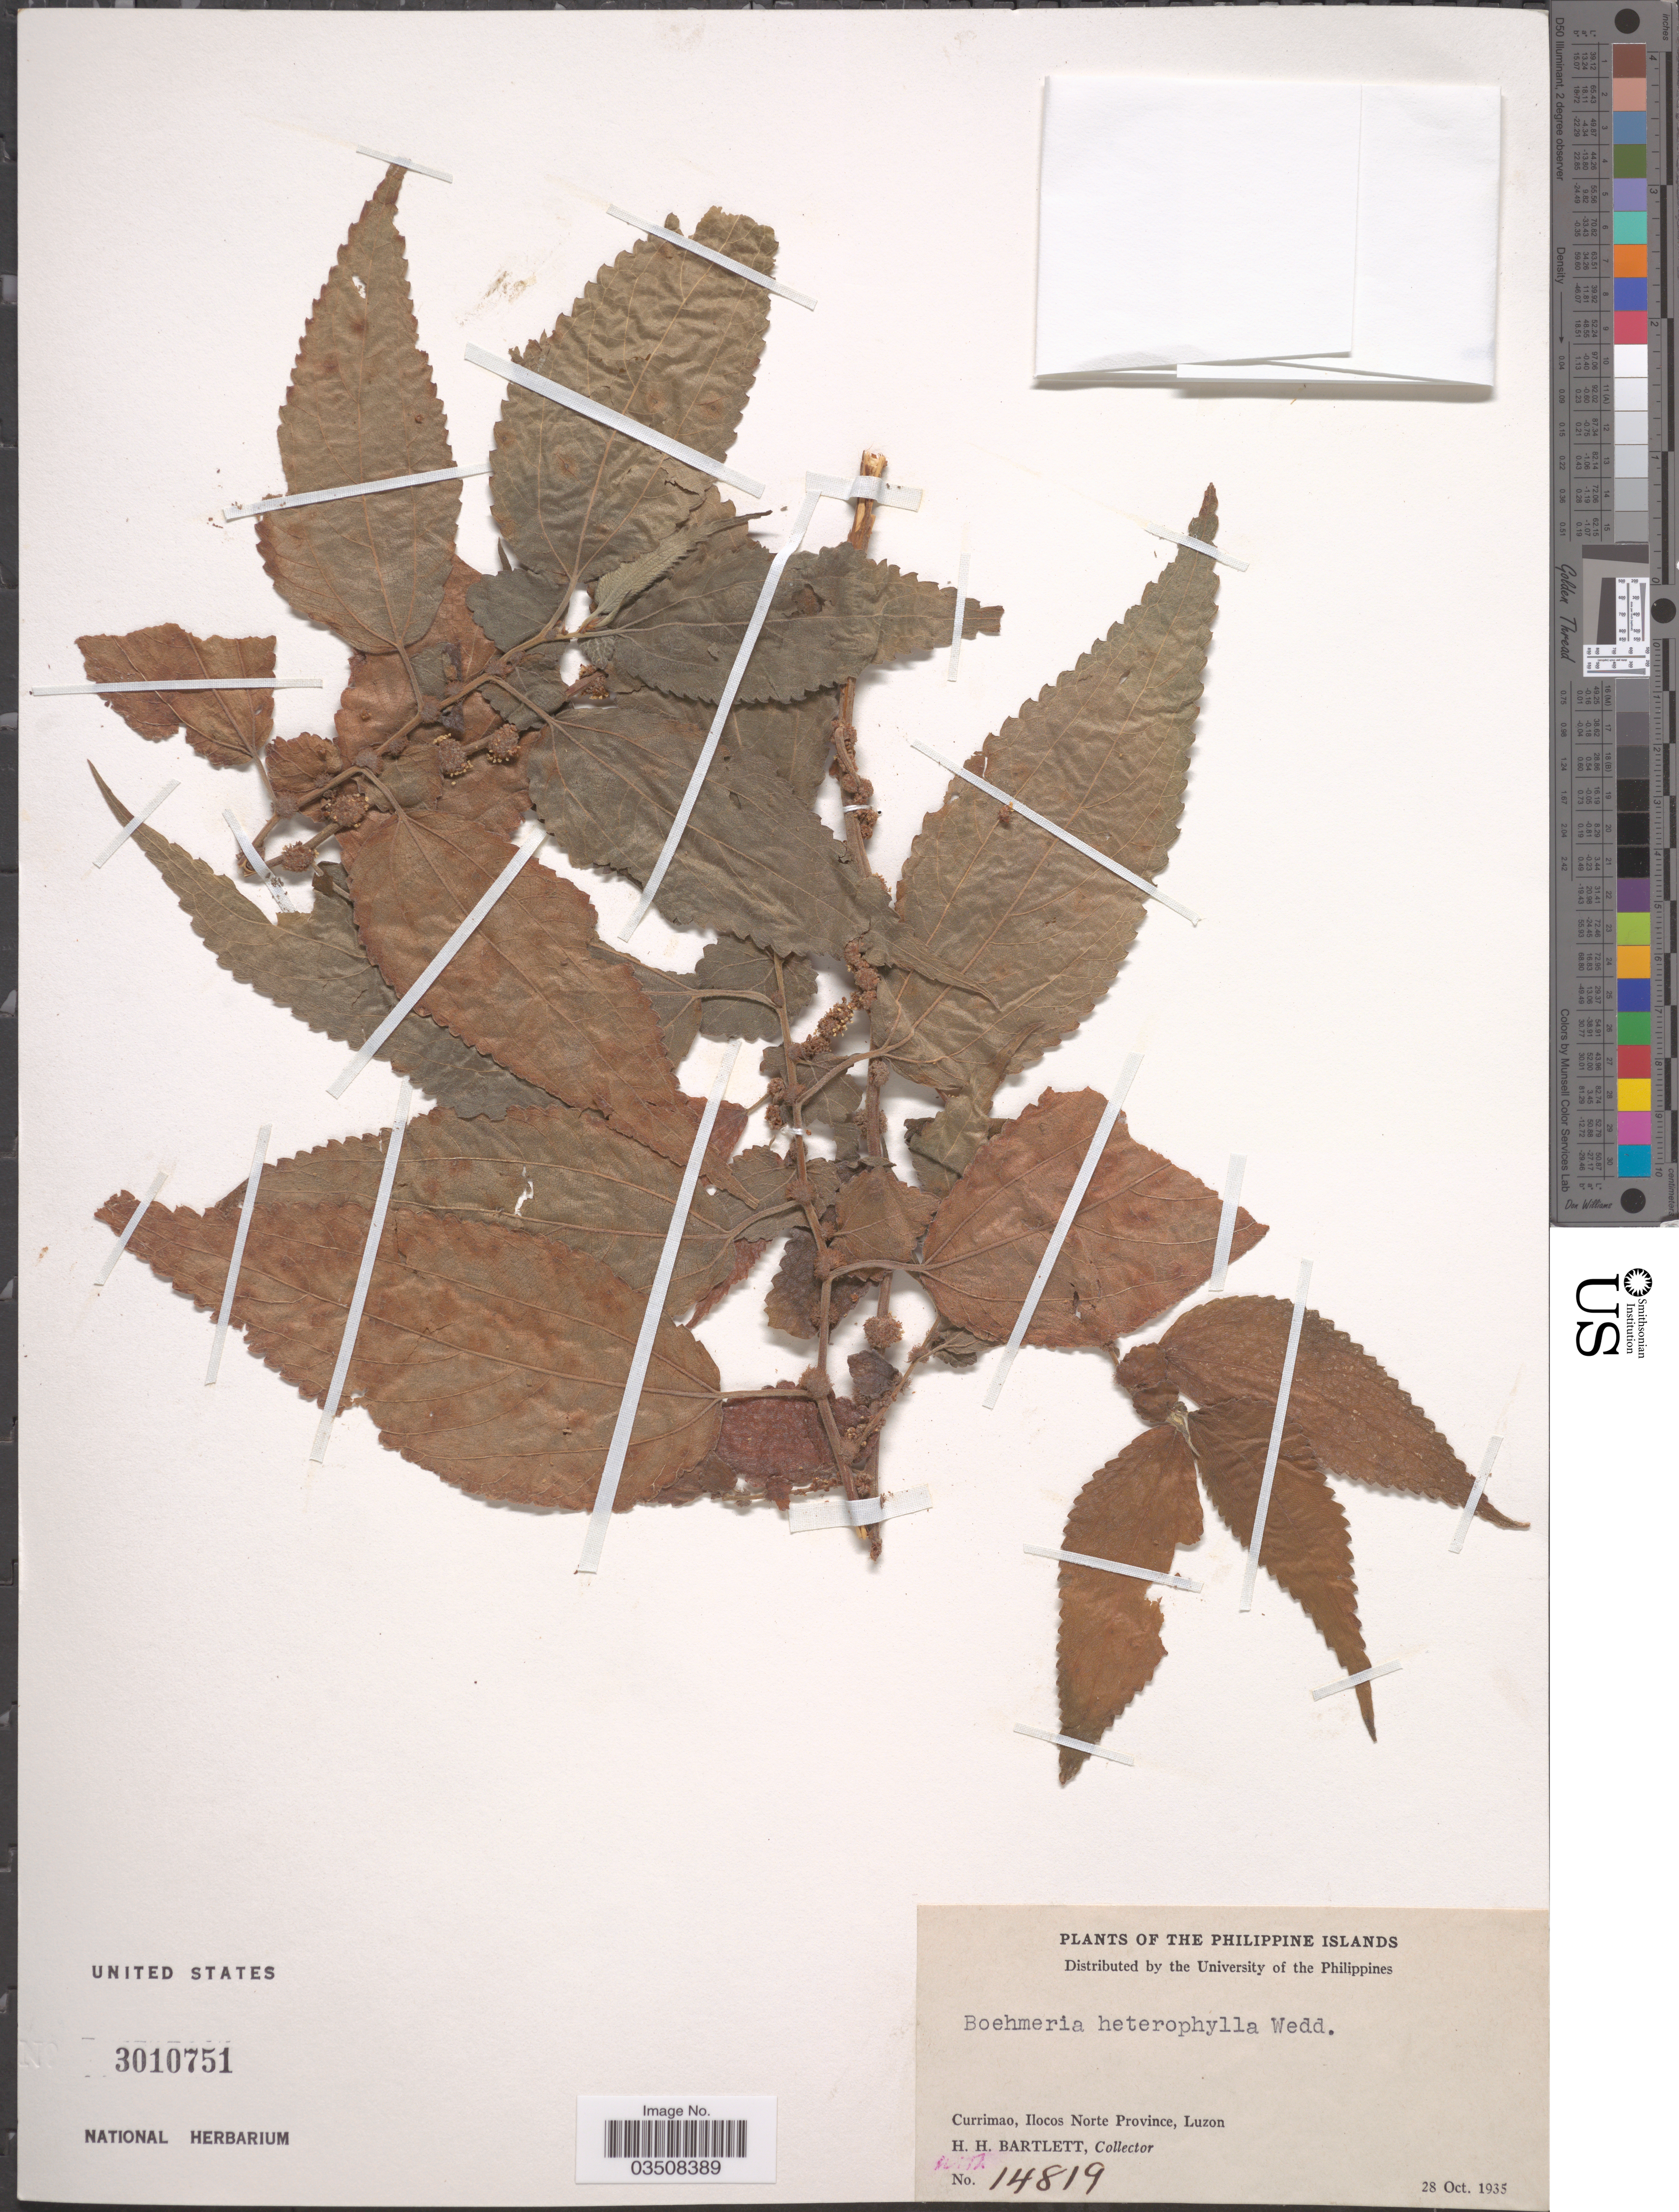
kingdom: Plantae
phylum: Tracheophyta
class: Magnoliopsida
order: Rosales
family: Urticaceae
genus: Boehmeria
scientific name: Boehmeria heterophylla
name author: Blume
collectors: H. H. Bartlett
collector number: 14819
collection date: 1935-10-28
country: Philippines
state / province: Ilocos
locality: Philippine Islands. Currimao, Ilocos Norte Province, Luzon.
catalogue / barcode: US 3010751